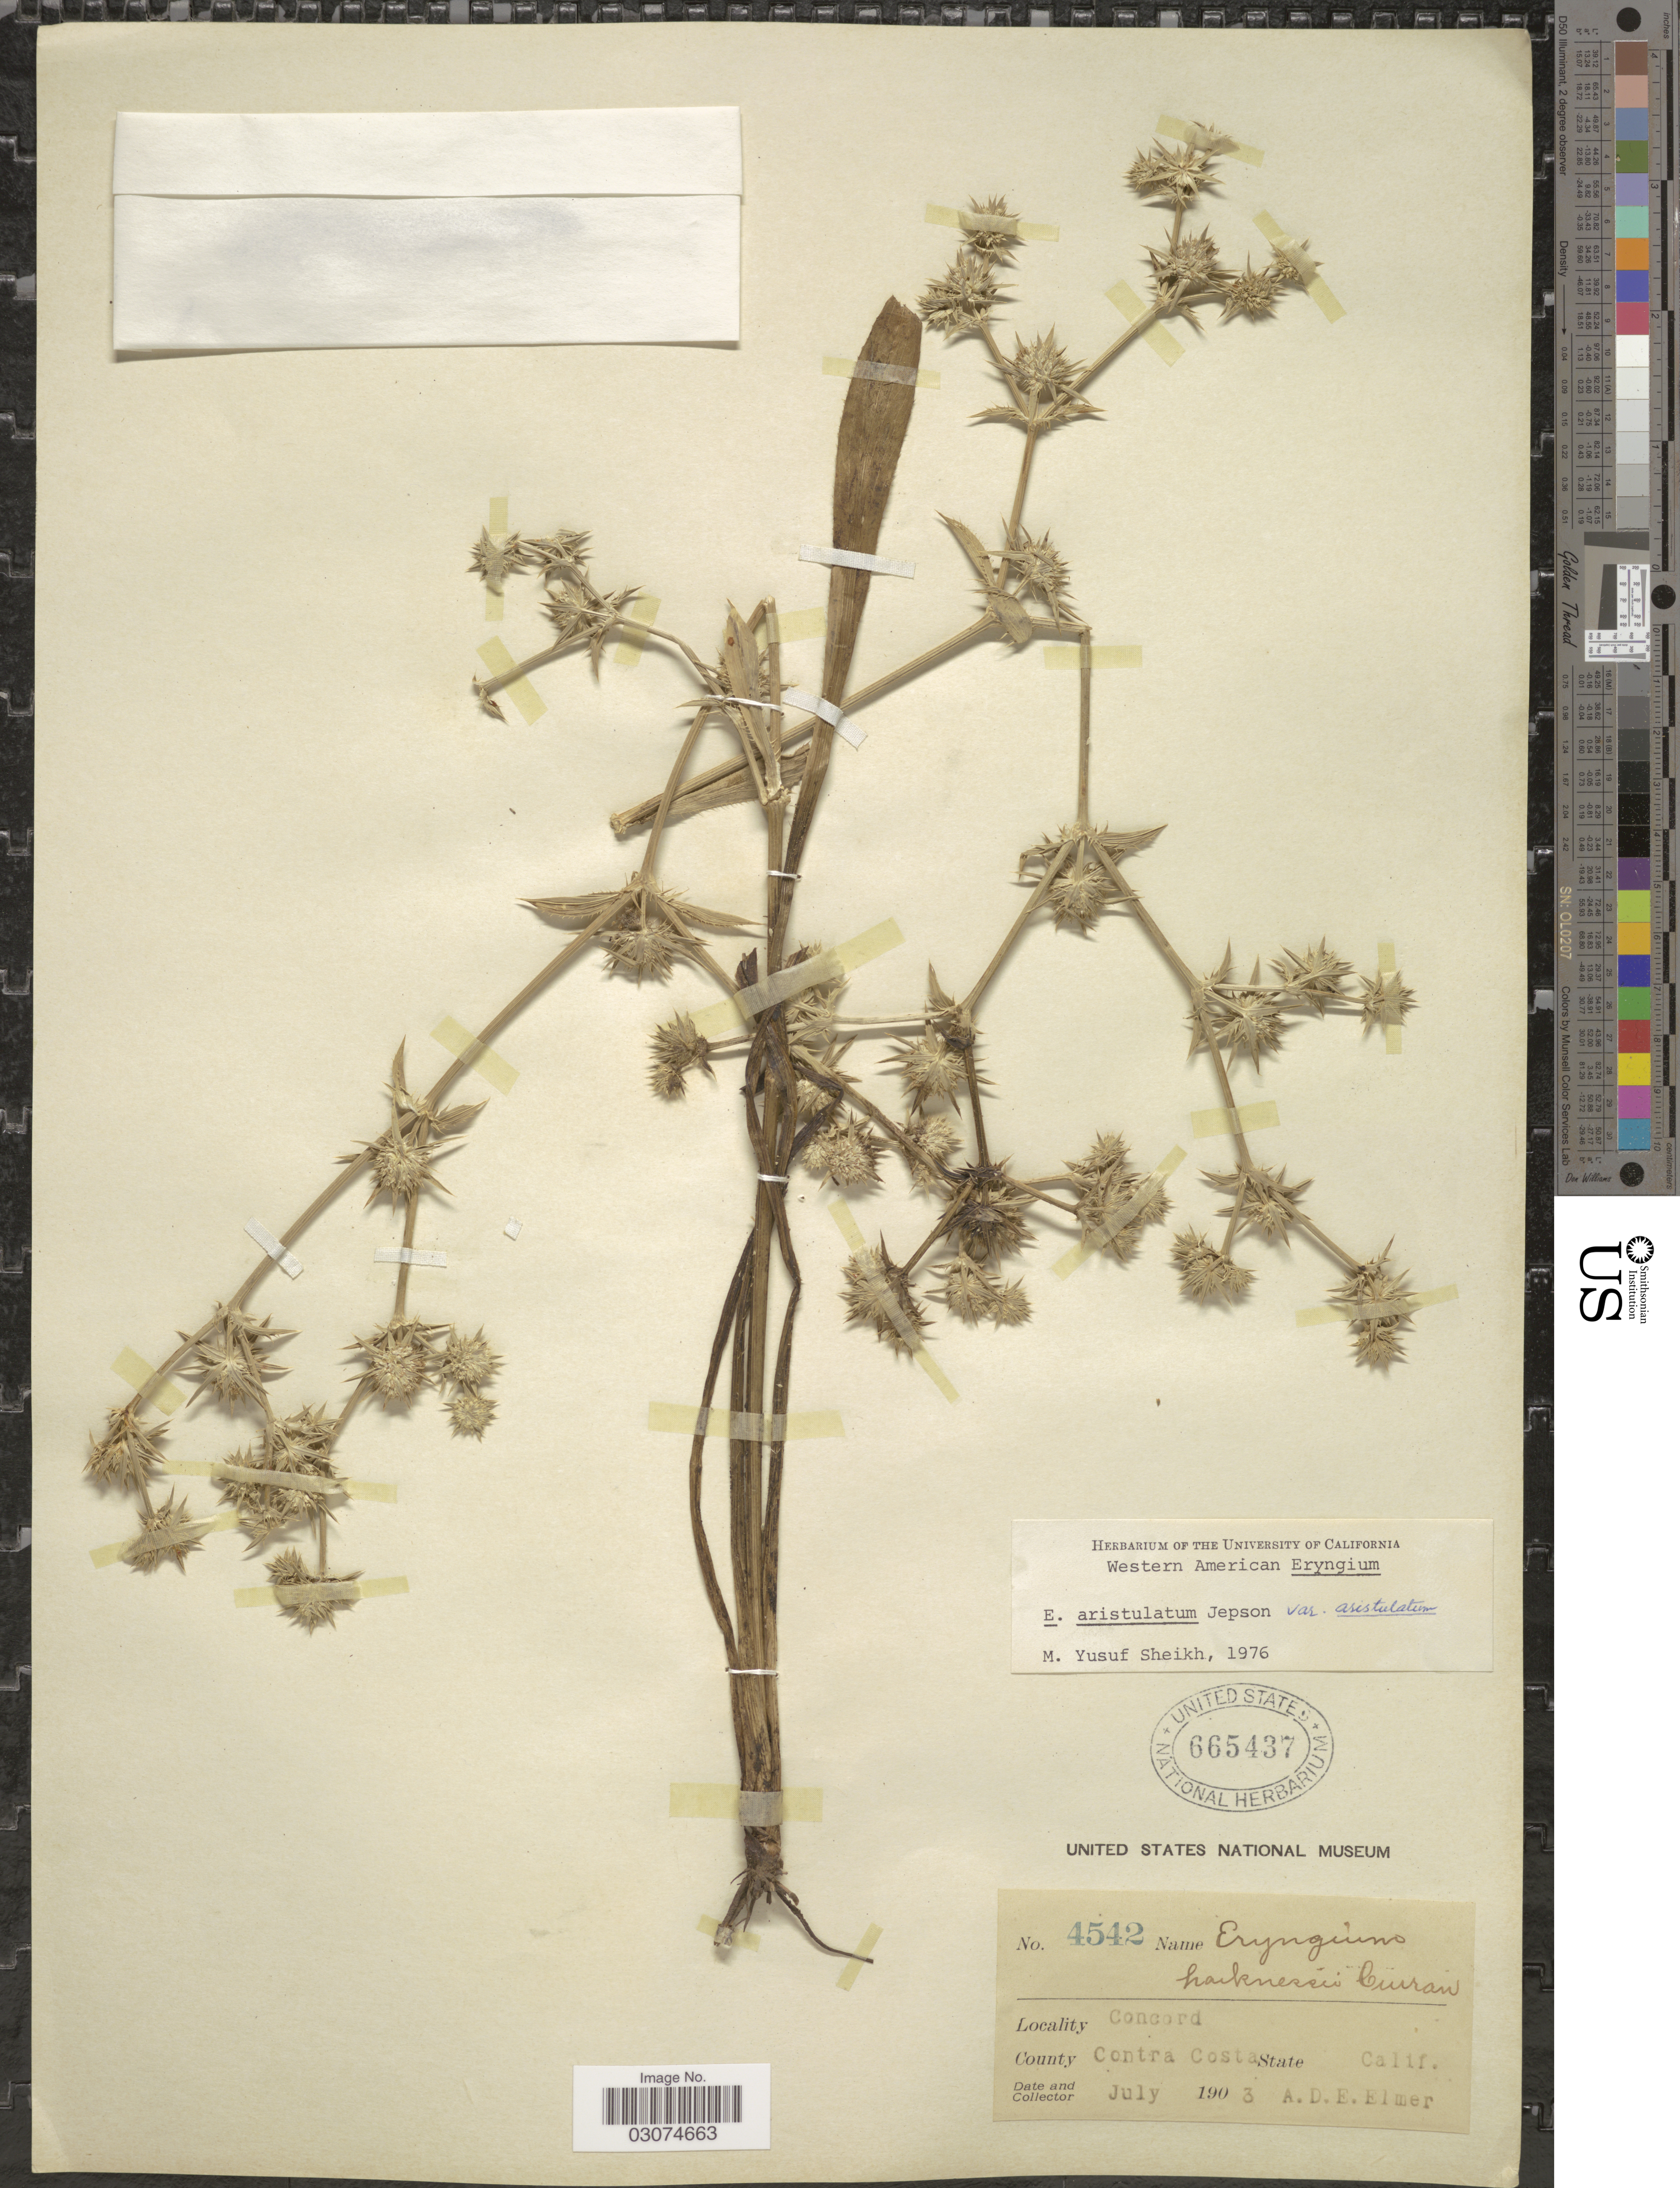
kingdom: Plantae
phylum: Tracheophyta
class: Magnoliopsida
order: Apiales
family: Apiaceae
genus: Eryngium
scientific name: Eryngium aristulatum var. aristulatum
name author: Jeps.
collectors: A. D. E. Elmer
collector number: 4542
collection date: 1903-07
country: United States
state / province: California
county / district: Contra Costa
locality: Concord. County Contra Costa. State Calif.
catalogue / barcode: US 665437